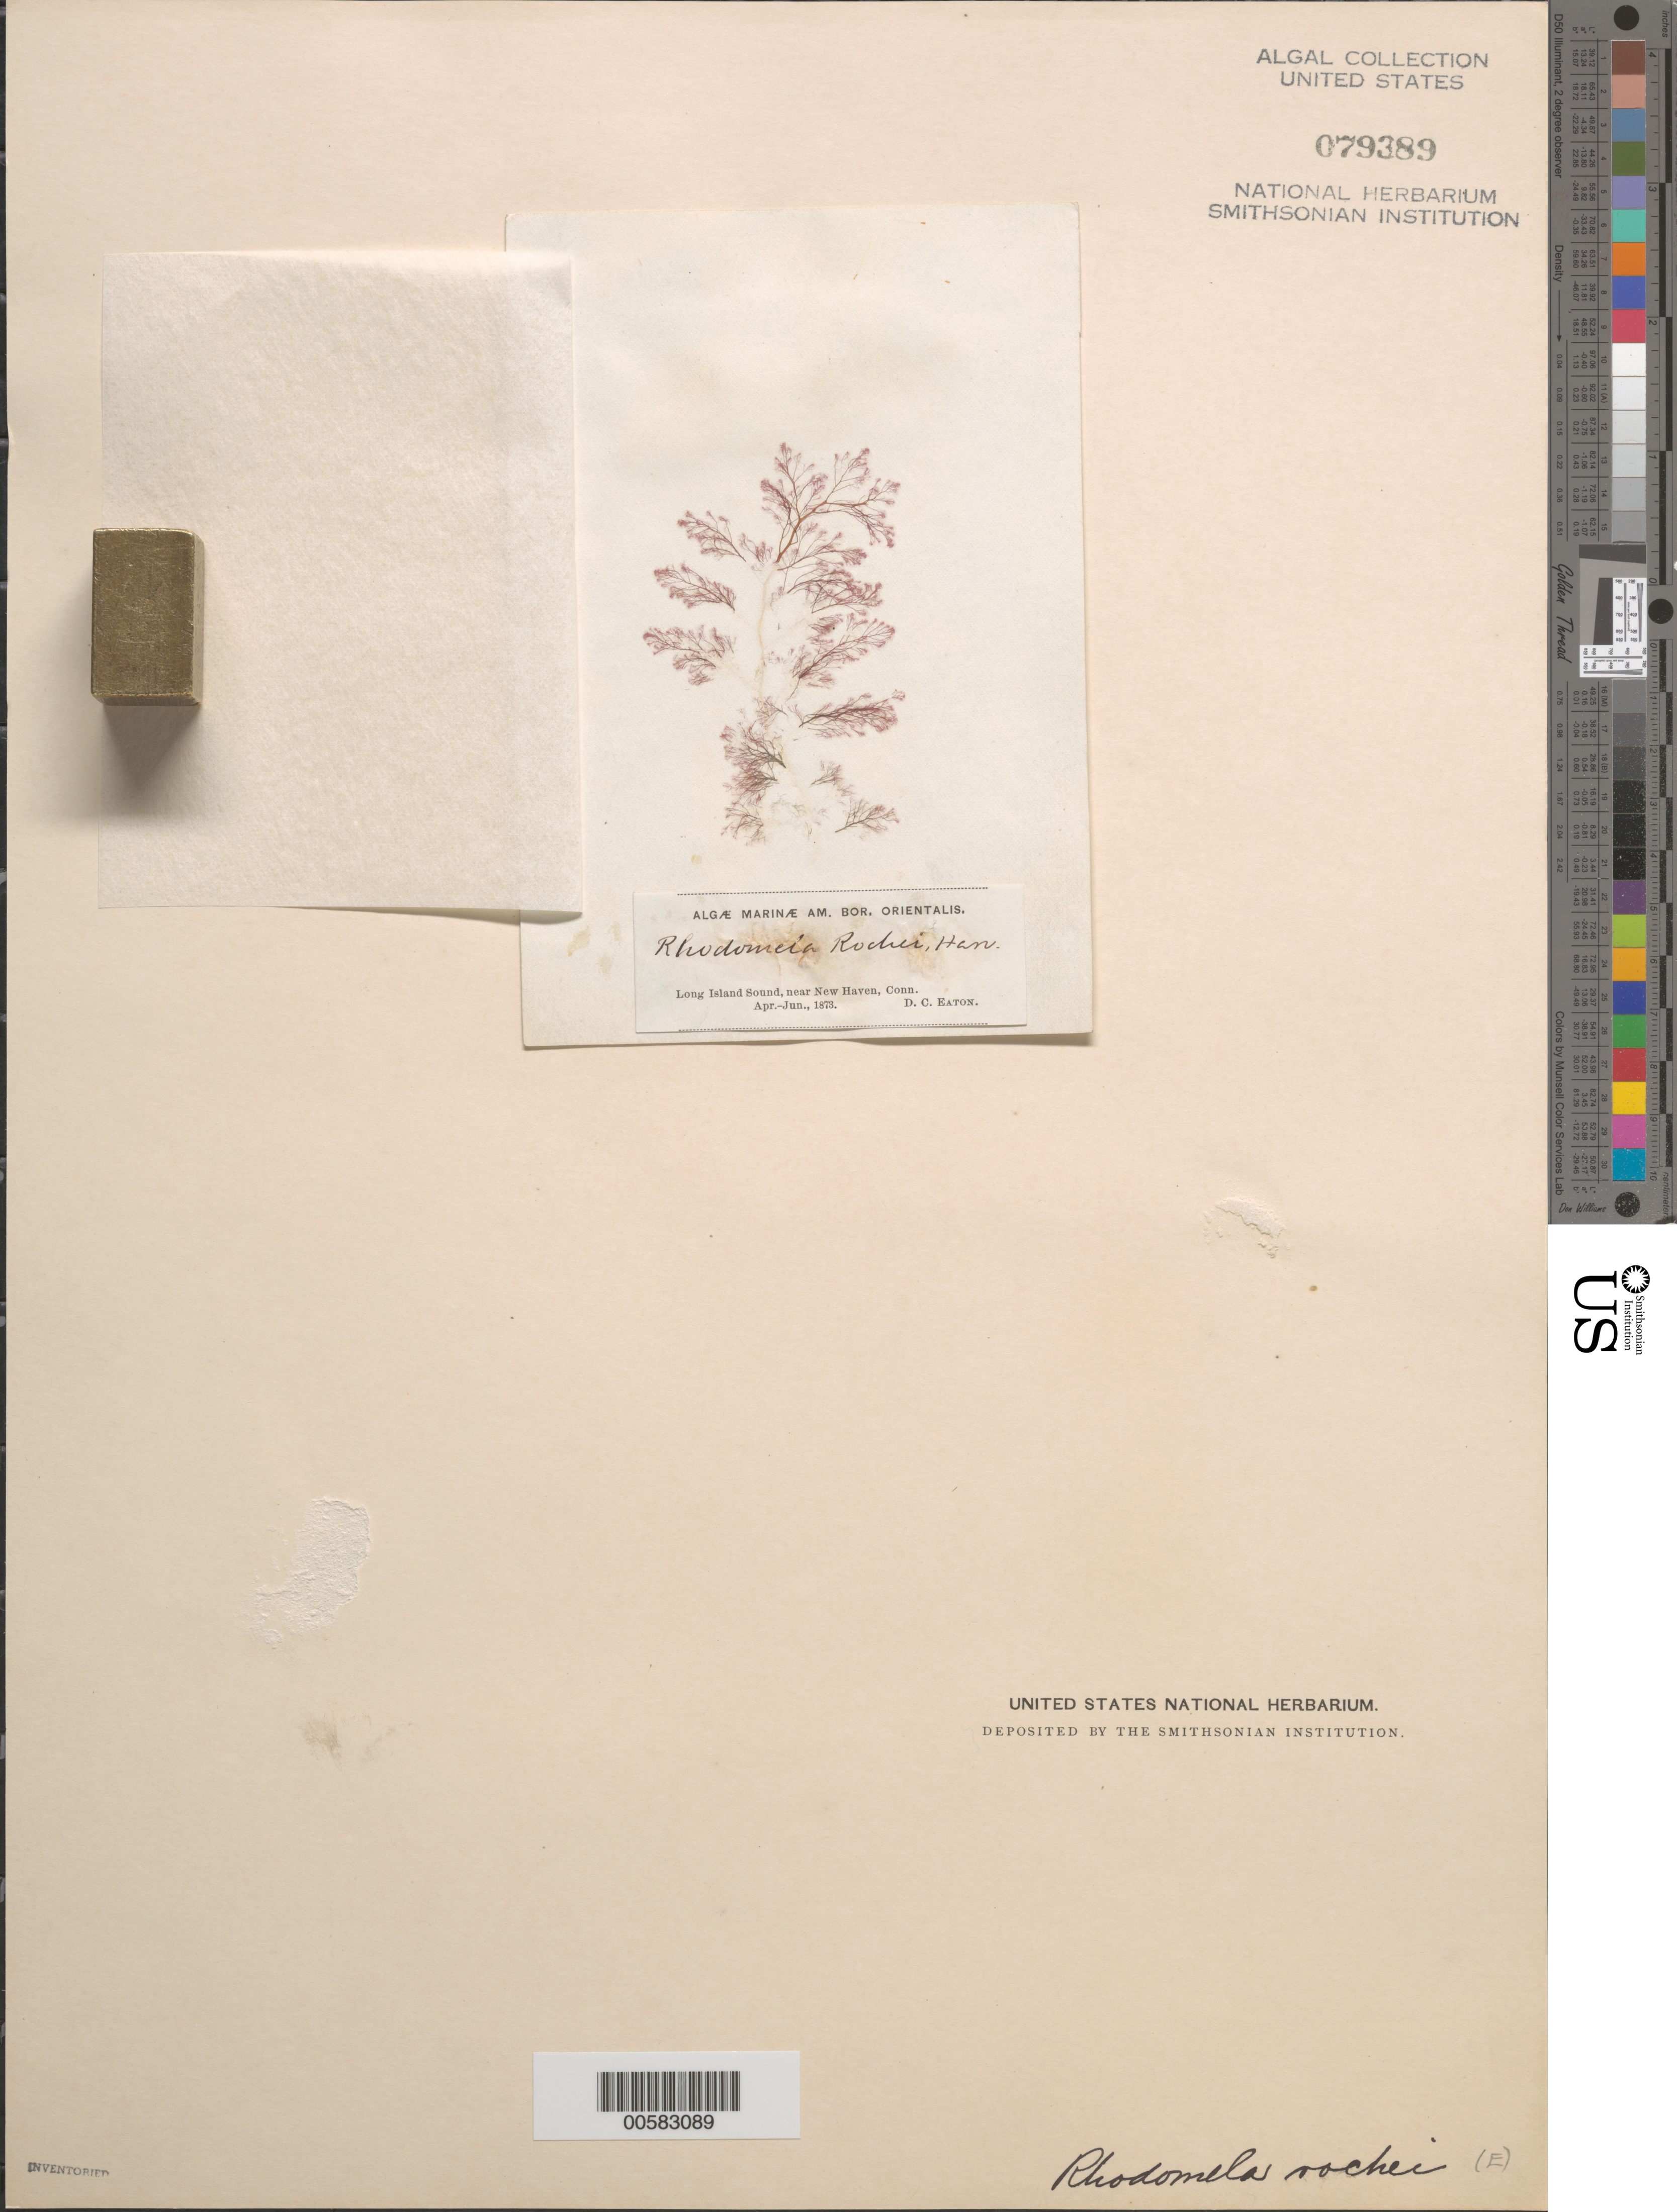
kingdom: Plantae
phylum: Rhodophyta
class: Florideophyceae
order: Ceramiales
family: Rhodomelaceae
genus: Rhodomela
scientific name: Rhodomela confervoides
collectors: D. C. Eaton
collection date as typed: Apr 1873 to -- Jun 1873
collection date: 1873-04/1873-06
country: United States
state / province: Connecticut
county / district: New Haven County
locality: Long Island Sound, near New Haven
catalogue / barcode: US 79389